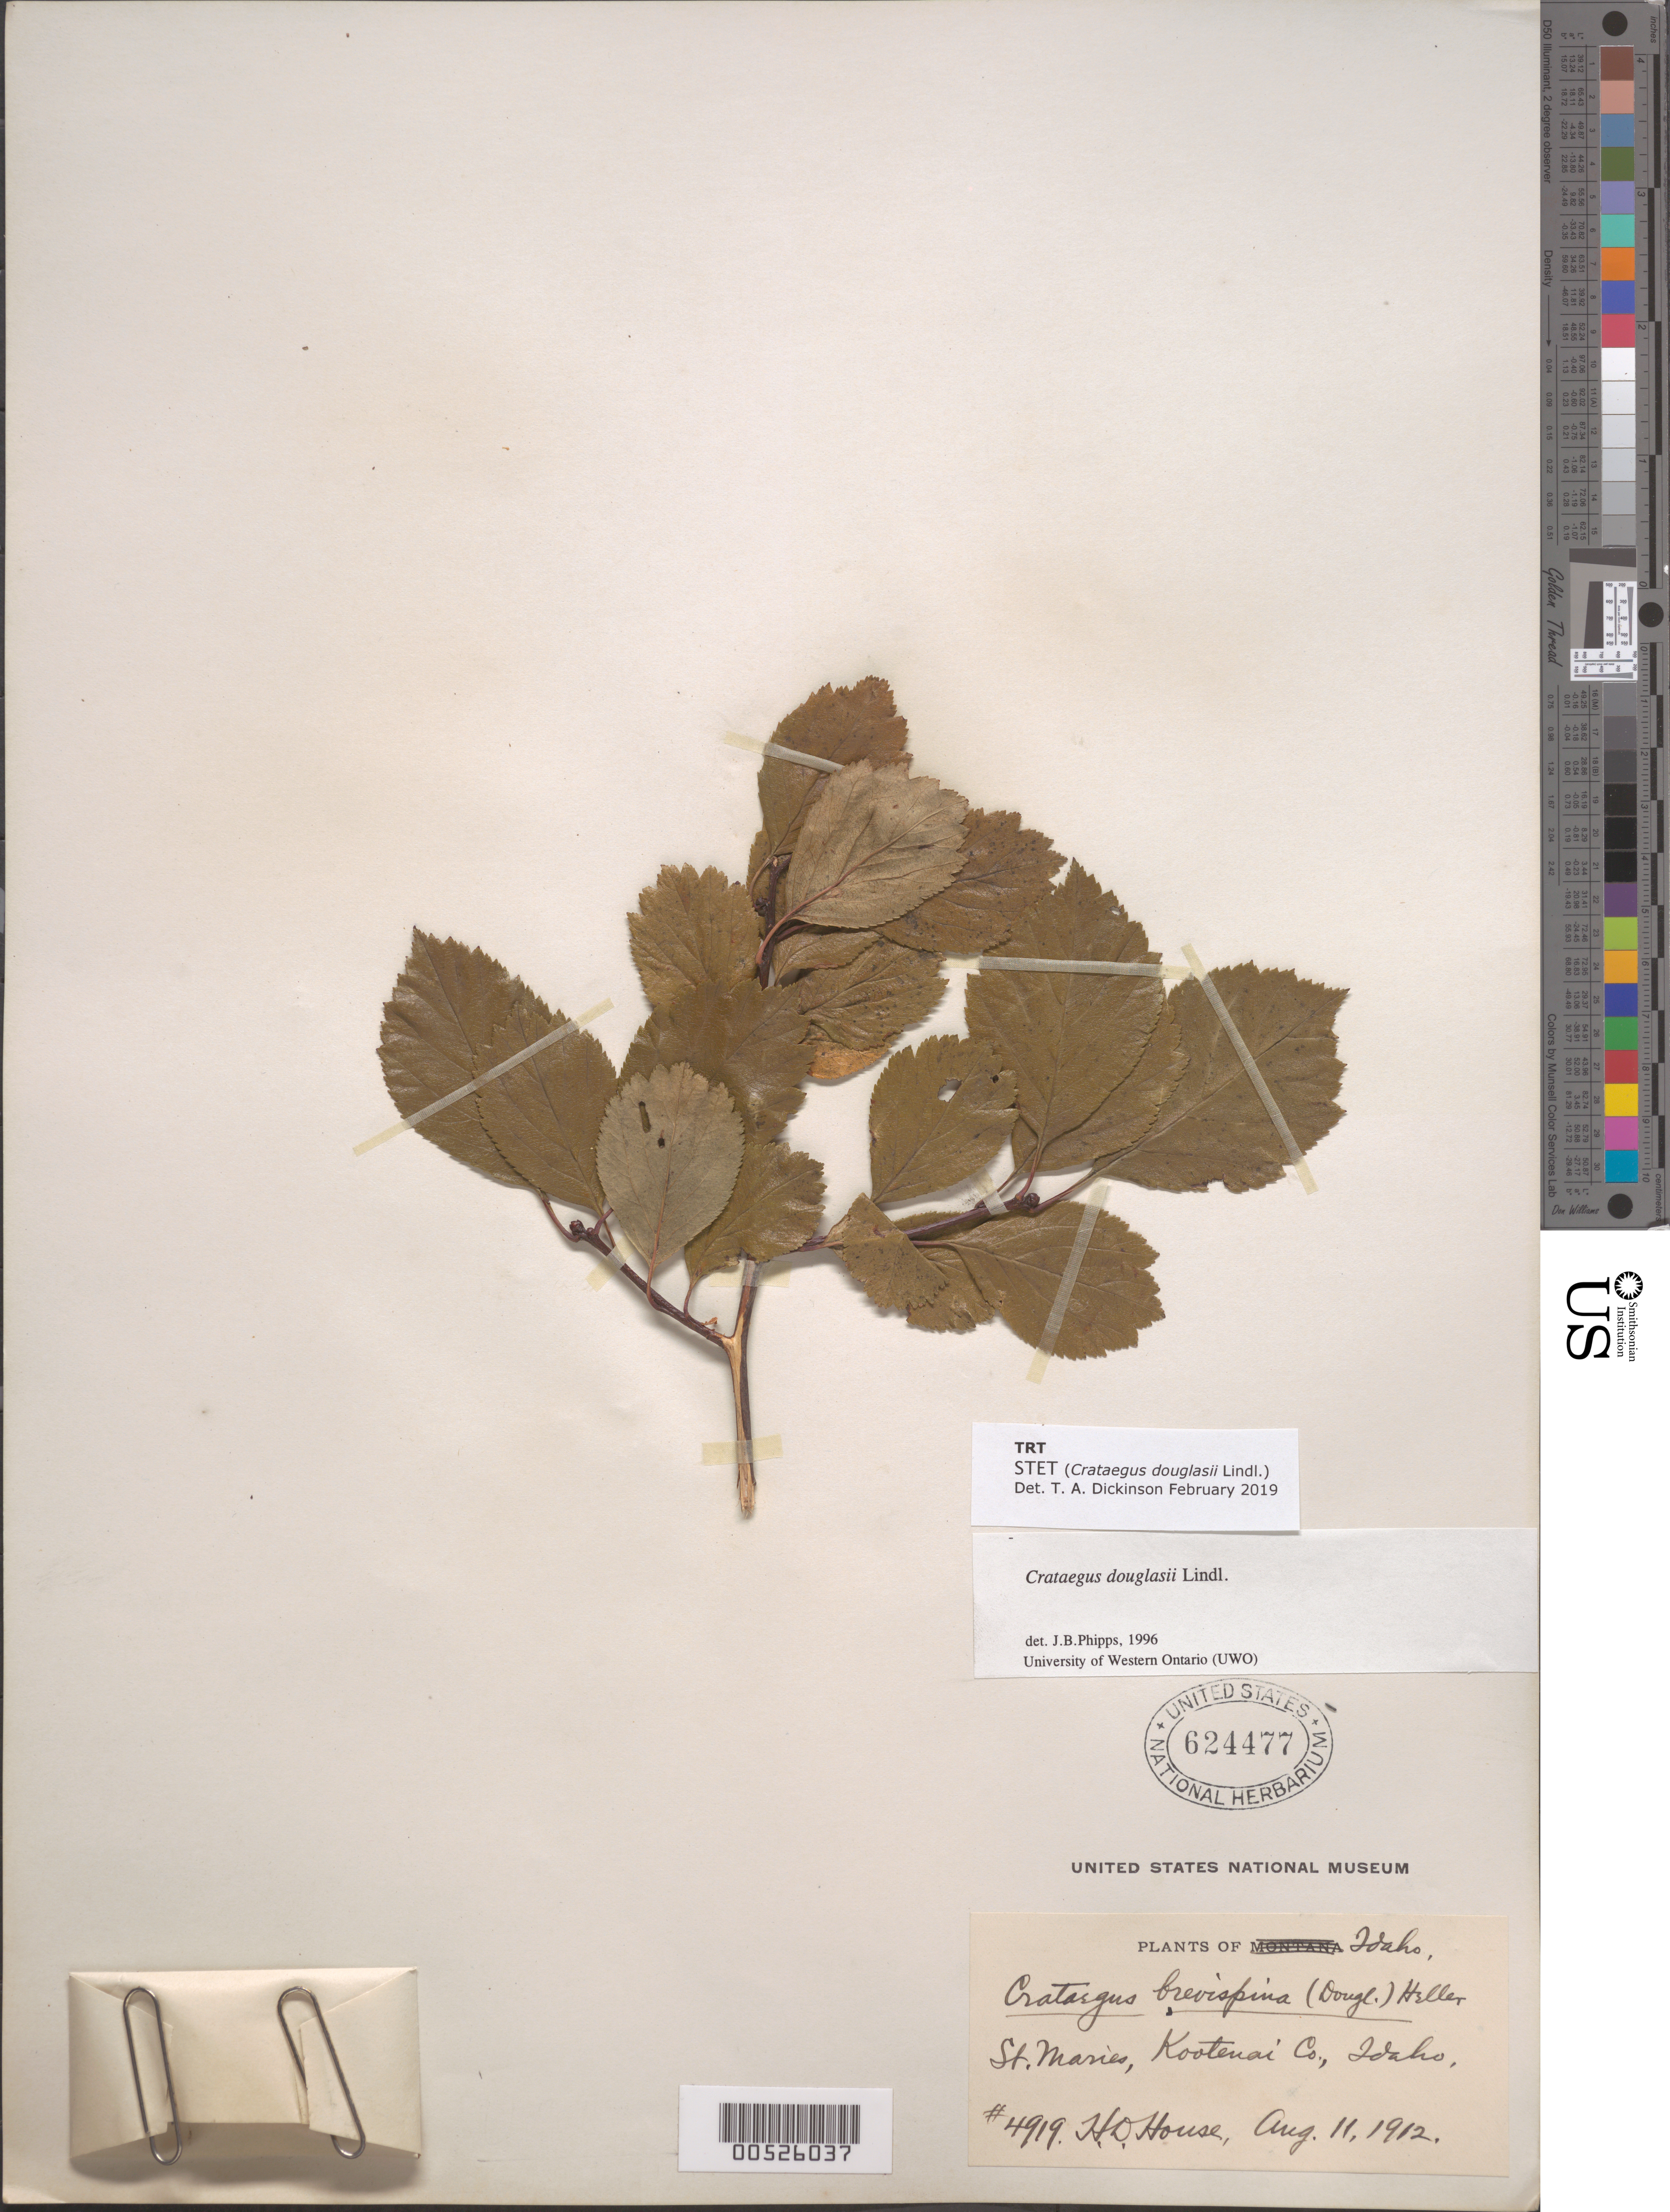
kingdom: Plantae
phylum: Tracheophyta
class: Magnoliopsida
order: Rosales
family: Rosaceae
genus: Crataegus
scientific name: Crataegus douglasii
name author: Lindl.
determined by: Phipps, James B., (UWO), University of Western Ontario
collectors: H. D. House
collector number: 4919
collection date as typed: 11 Aug 1912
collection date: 1912-08-11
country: United States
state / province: Idaho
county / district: Kootenai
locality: St. Maries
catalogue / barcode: US 624477